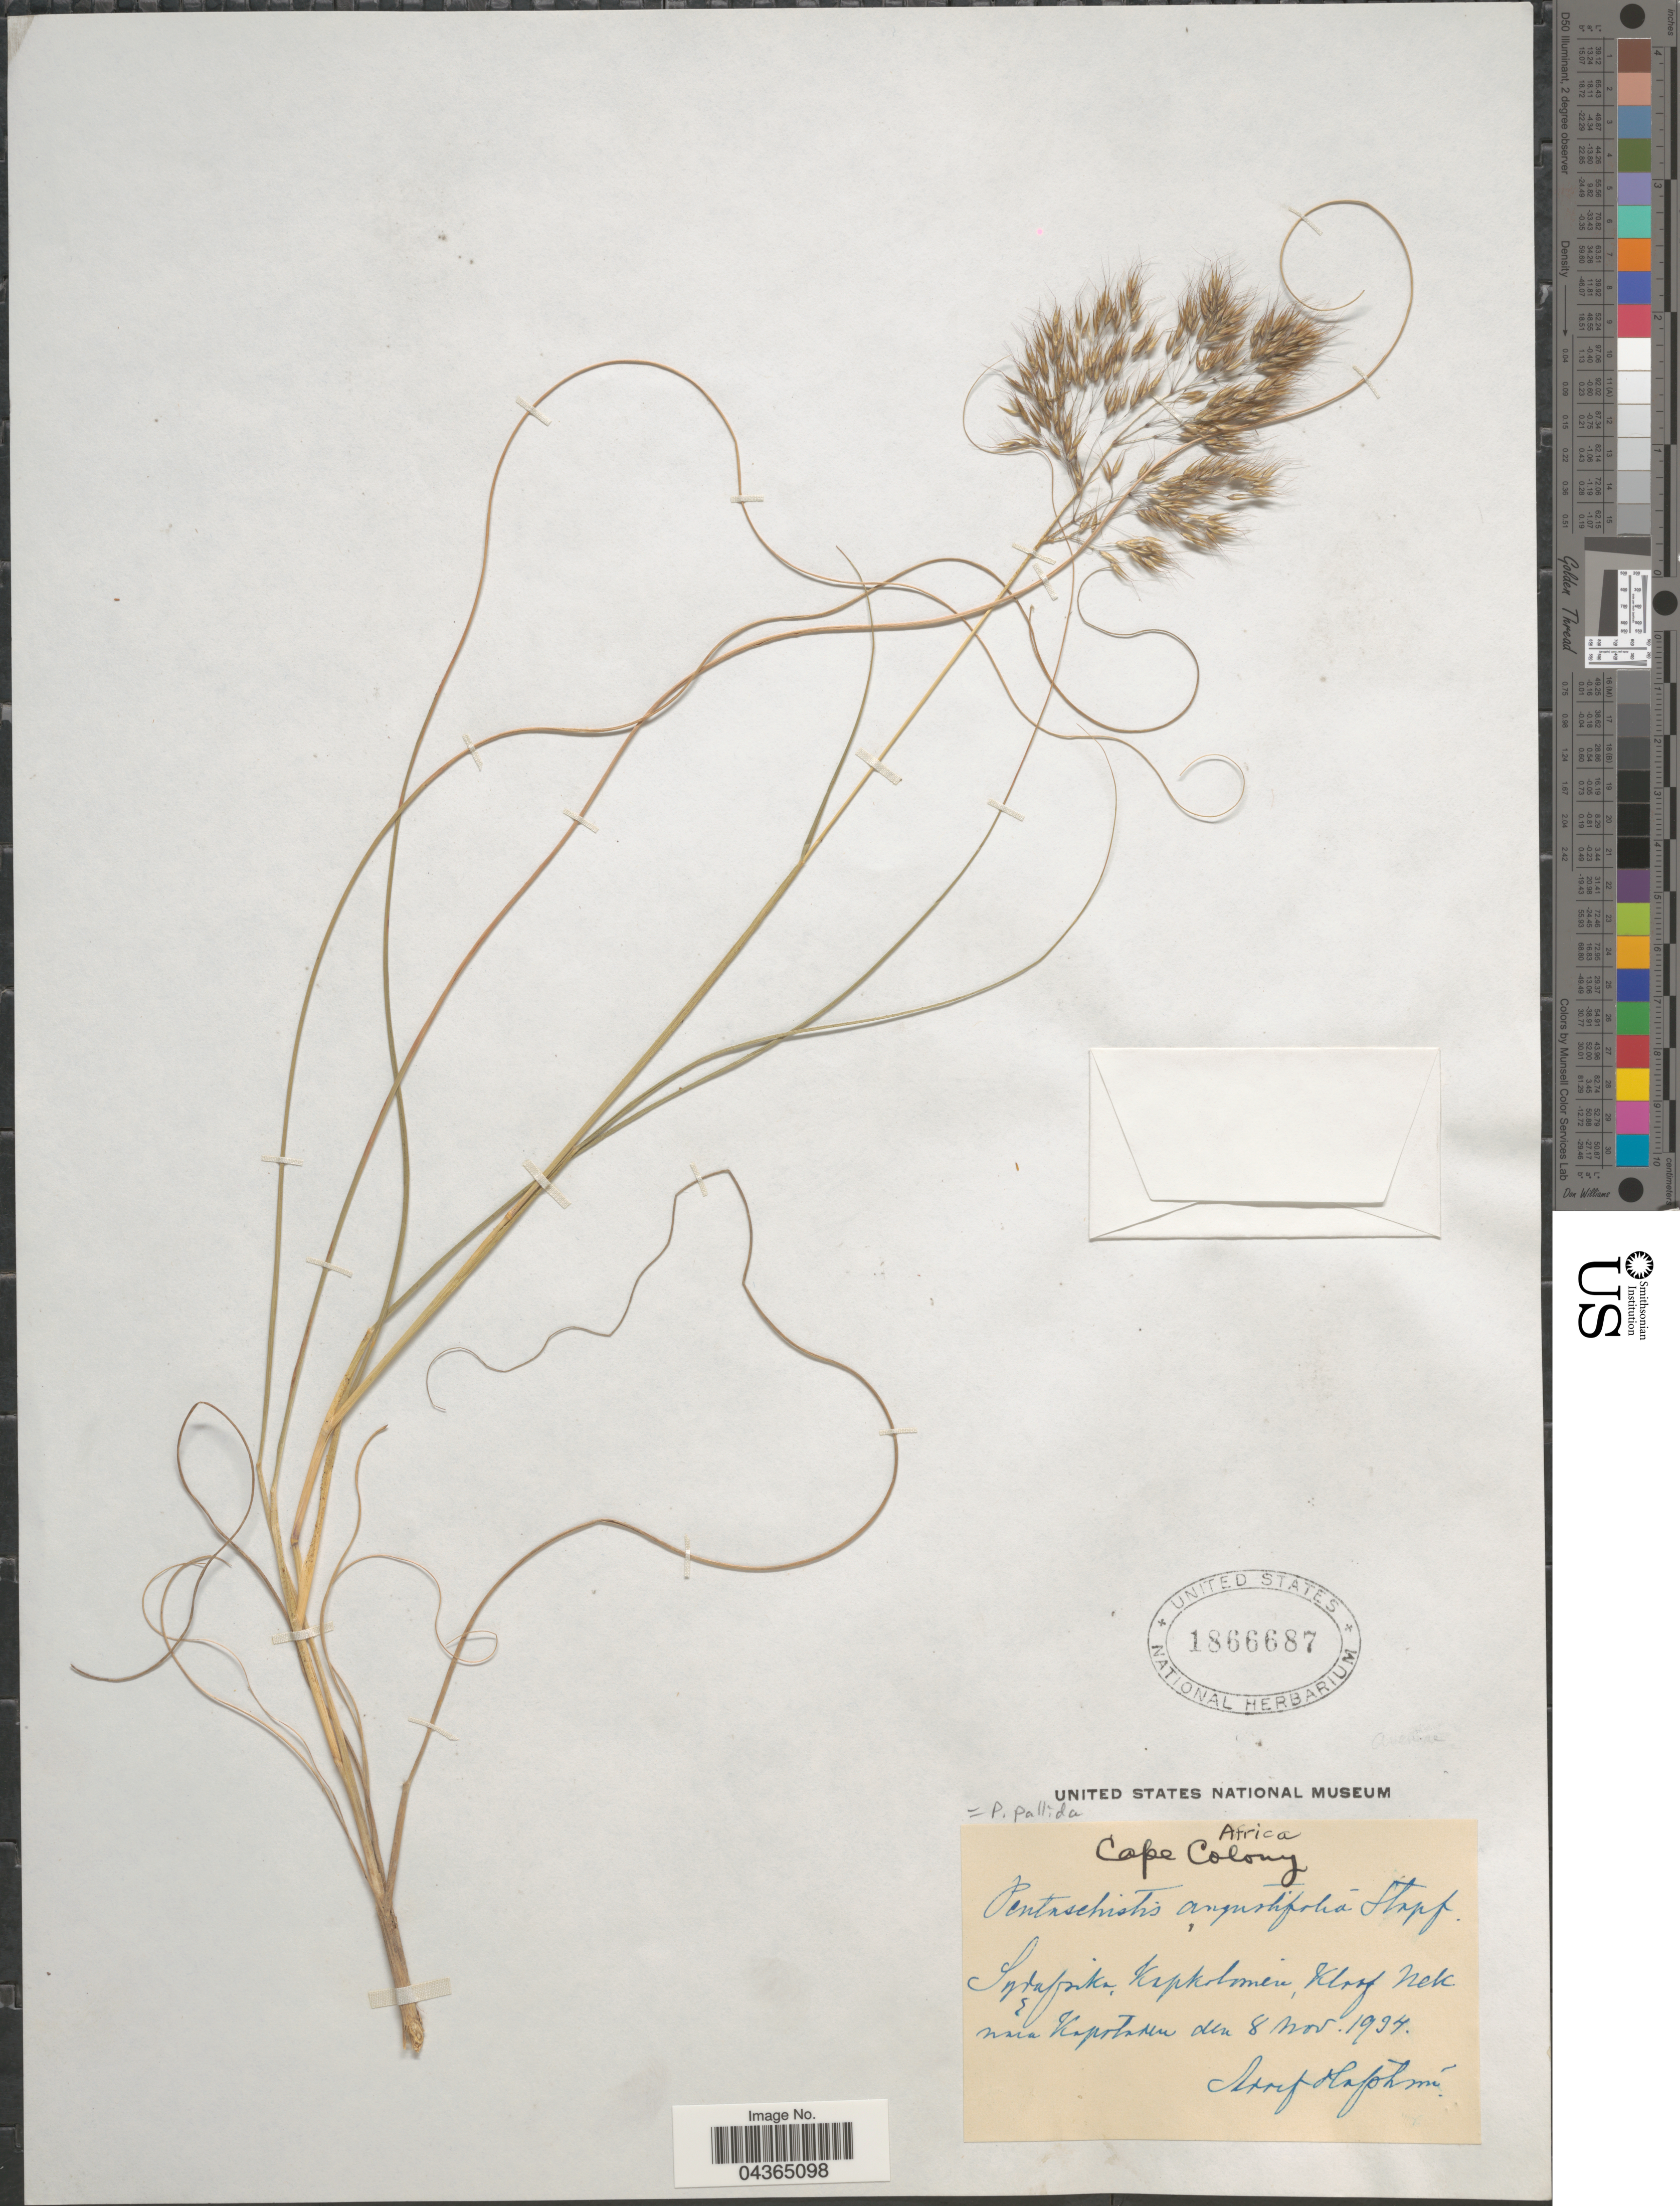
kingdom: Plantae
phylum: Tracheophyta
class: Liliopsida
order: Poales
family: Poaceae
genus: Pentameris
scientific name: Pentameris pallida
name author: (Thunb.) Galley & H.P. Linder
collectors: A. Hafström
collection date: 1934-11-08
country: South Africa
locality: Africa. Cape Colony. Sydafrika [interpreted] Kapkolonien, Kloof Nek nara Kapstaden.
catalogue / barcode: US 1866687